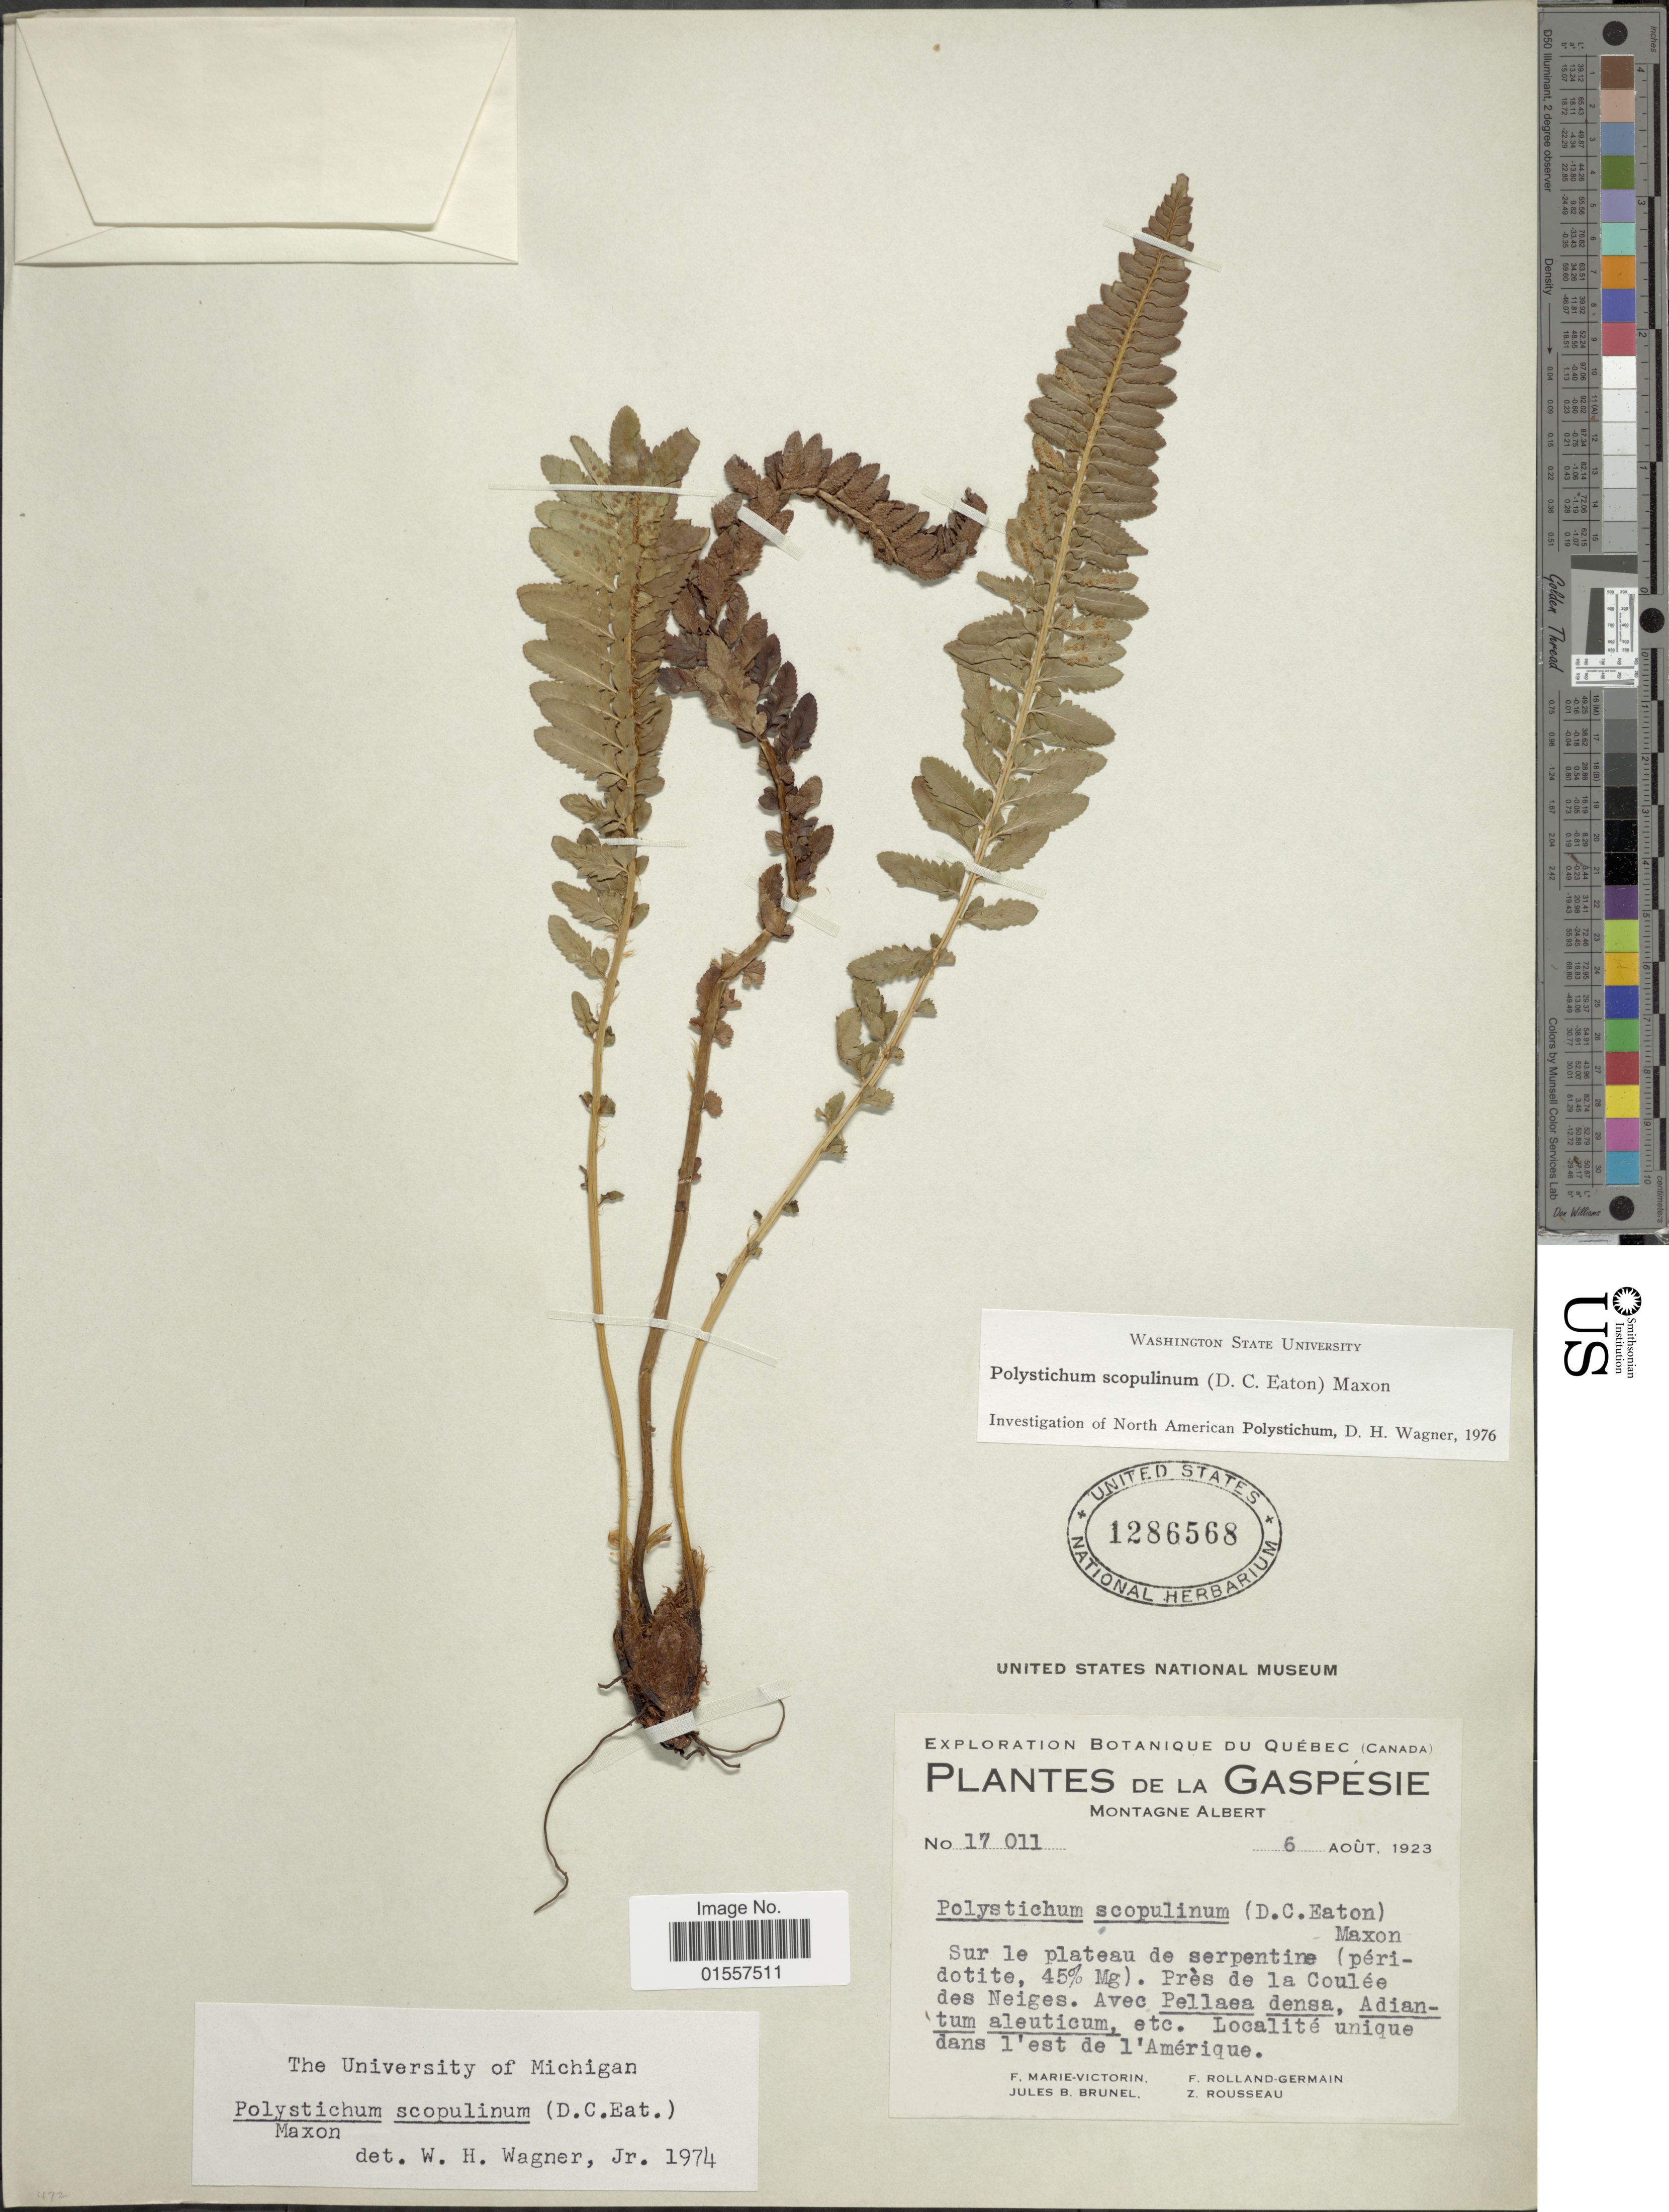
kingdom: Plantae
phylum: Tracheophyta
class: Polypodiopsida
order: Polypodiales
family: Dryopteridaceae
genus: Polystichum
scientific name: Polystichum scopulinum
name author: (D.C. Eaton) Maxon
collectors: F. Marie-Victorin, J. Brunel, Rolland-Germain & Z. Rousseau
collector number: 17011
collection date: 1923-08-06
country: Canada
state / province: Quebec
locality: Gaspesie, Montagne Albert, pres de la Coulee des Neiges, dans l'est de l'Amerique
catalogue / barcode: US 1286568